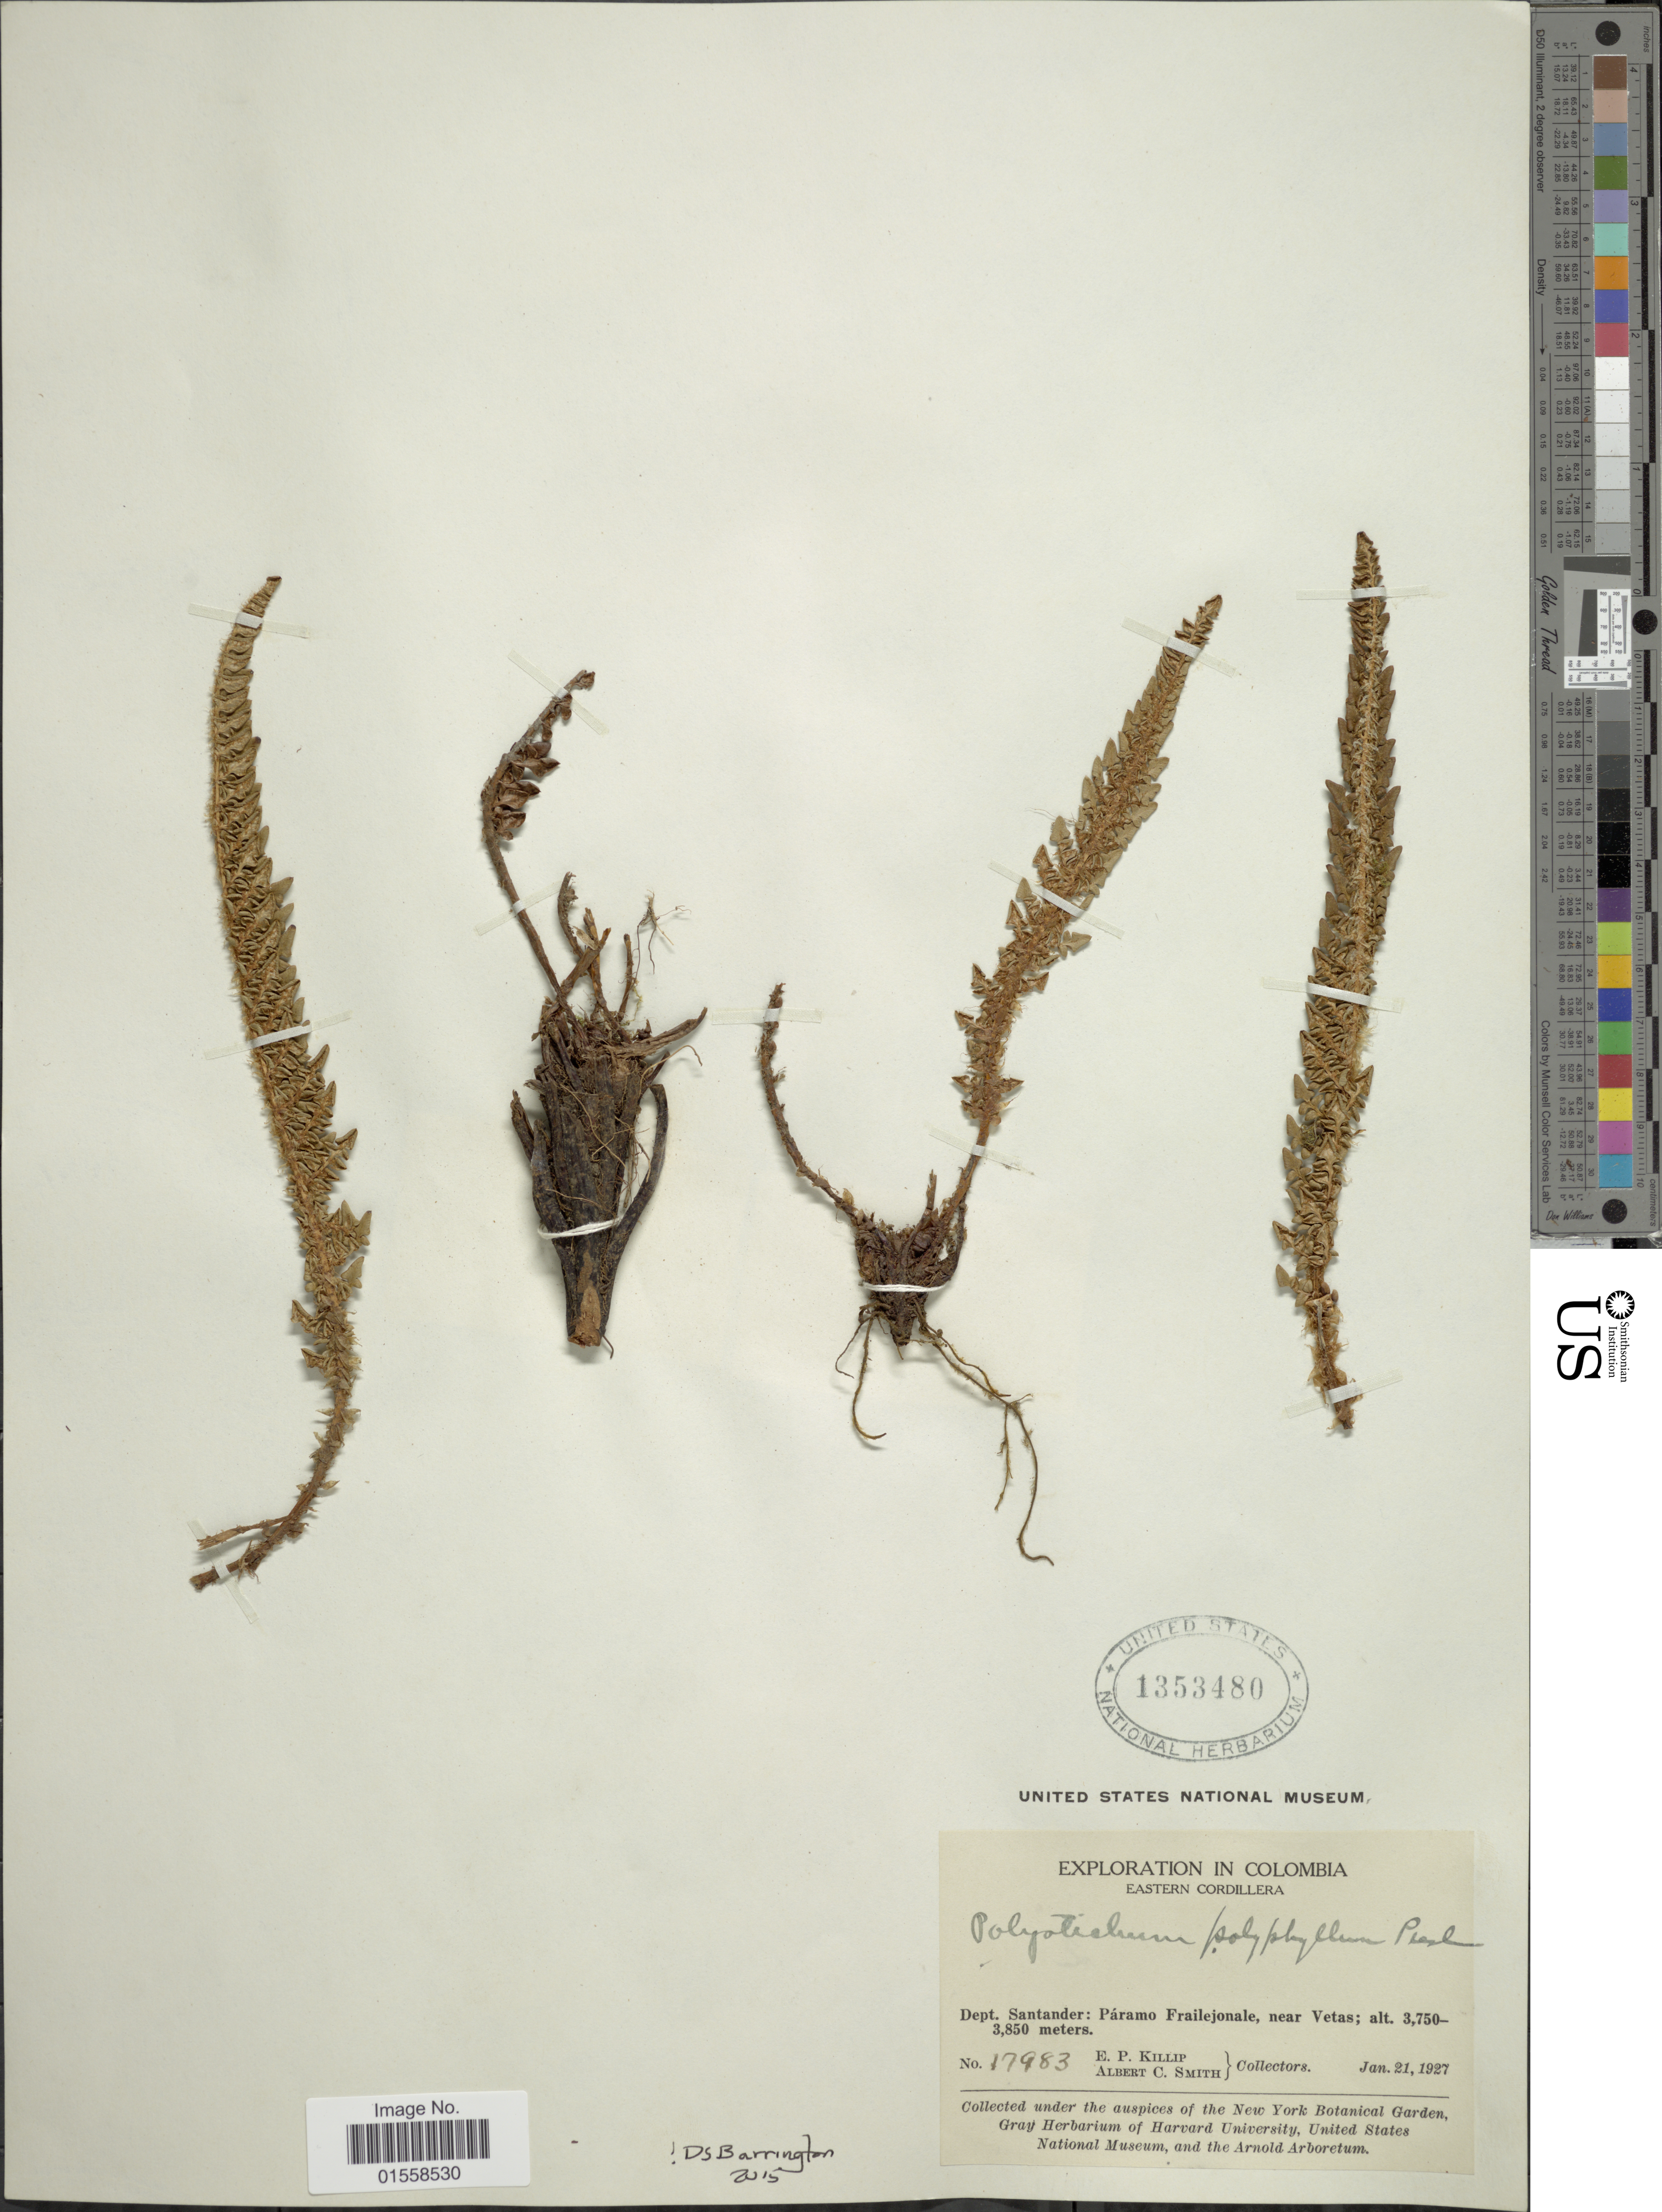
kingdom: Plantae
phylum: Tracheophyta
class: Polypodiopsida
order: Polypodiales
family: Dryopteridaceae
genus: Polystichum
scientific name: Polystichum polyphyllum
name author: (C. Presl) C. Presl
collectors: E. P. Killip & A. C. Smith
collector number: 17983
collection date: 1927-01-21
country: Colombia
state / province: Santander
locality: Colombia, Easern Cordillera, Dept. Santander: Paramo Frailejonale, near Vetas.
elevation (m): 3750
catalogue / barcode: US 1353480